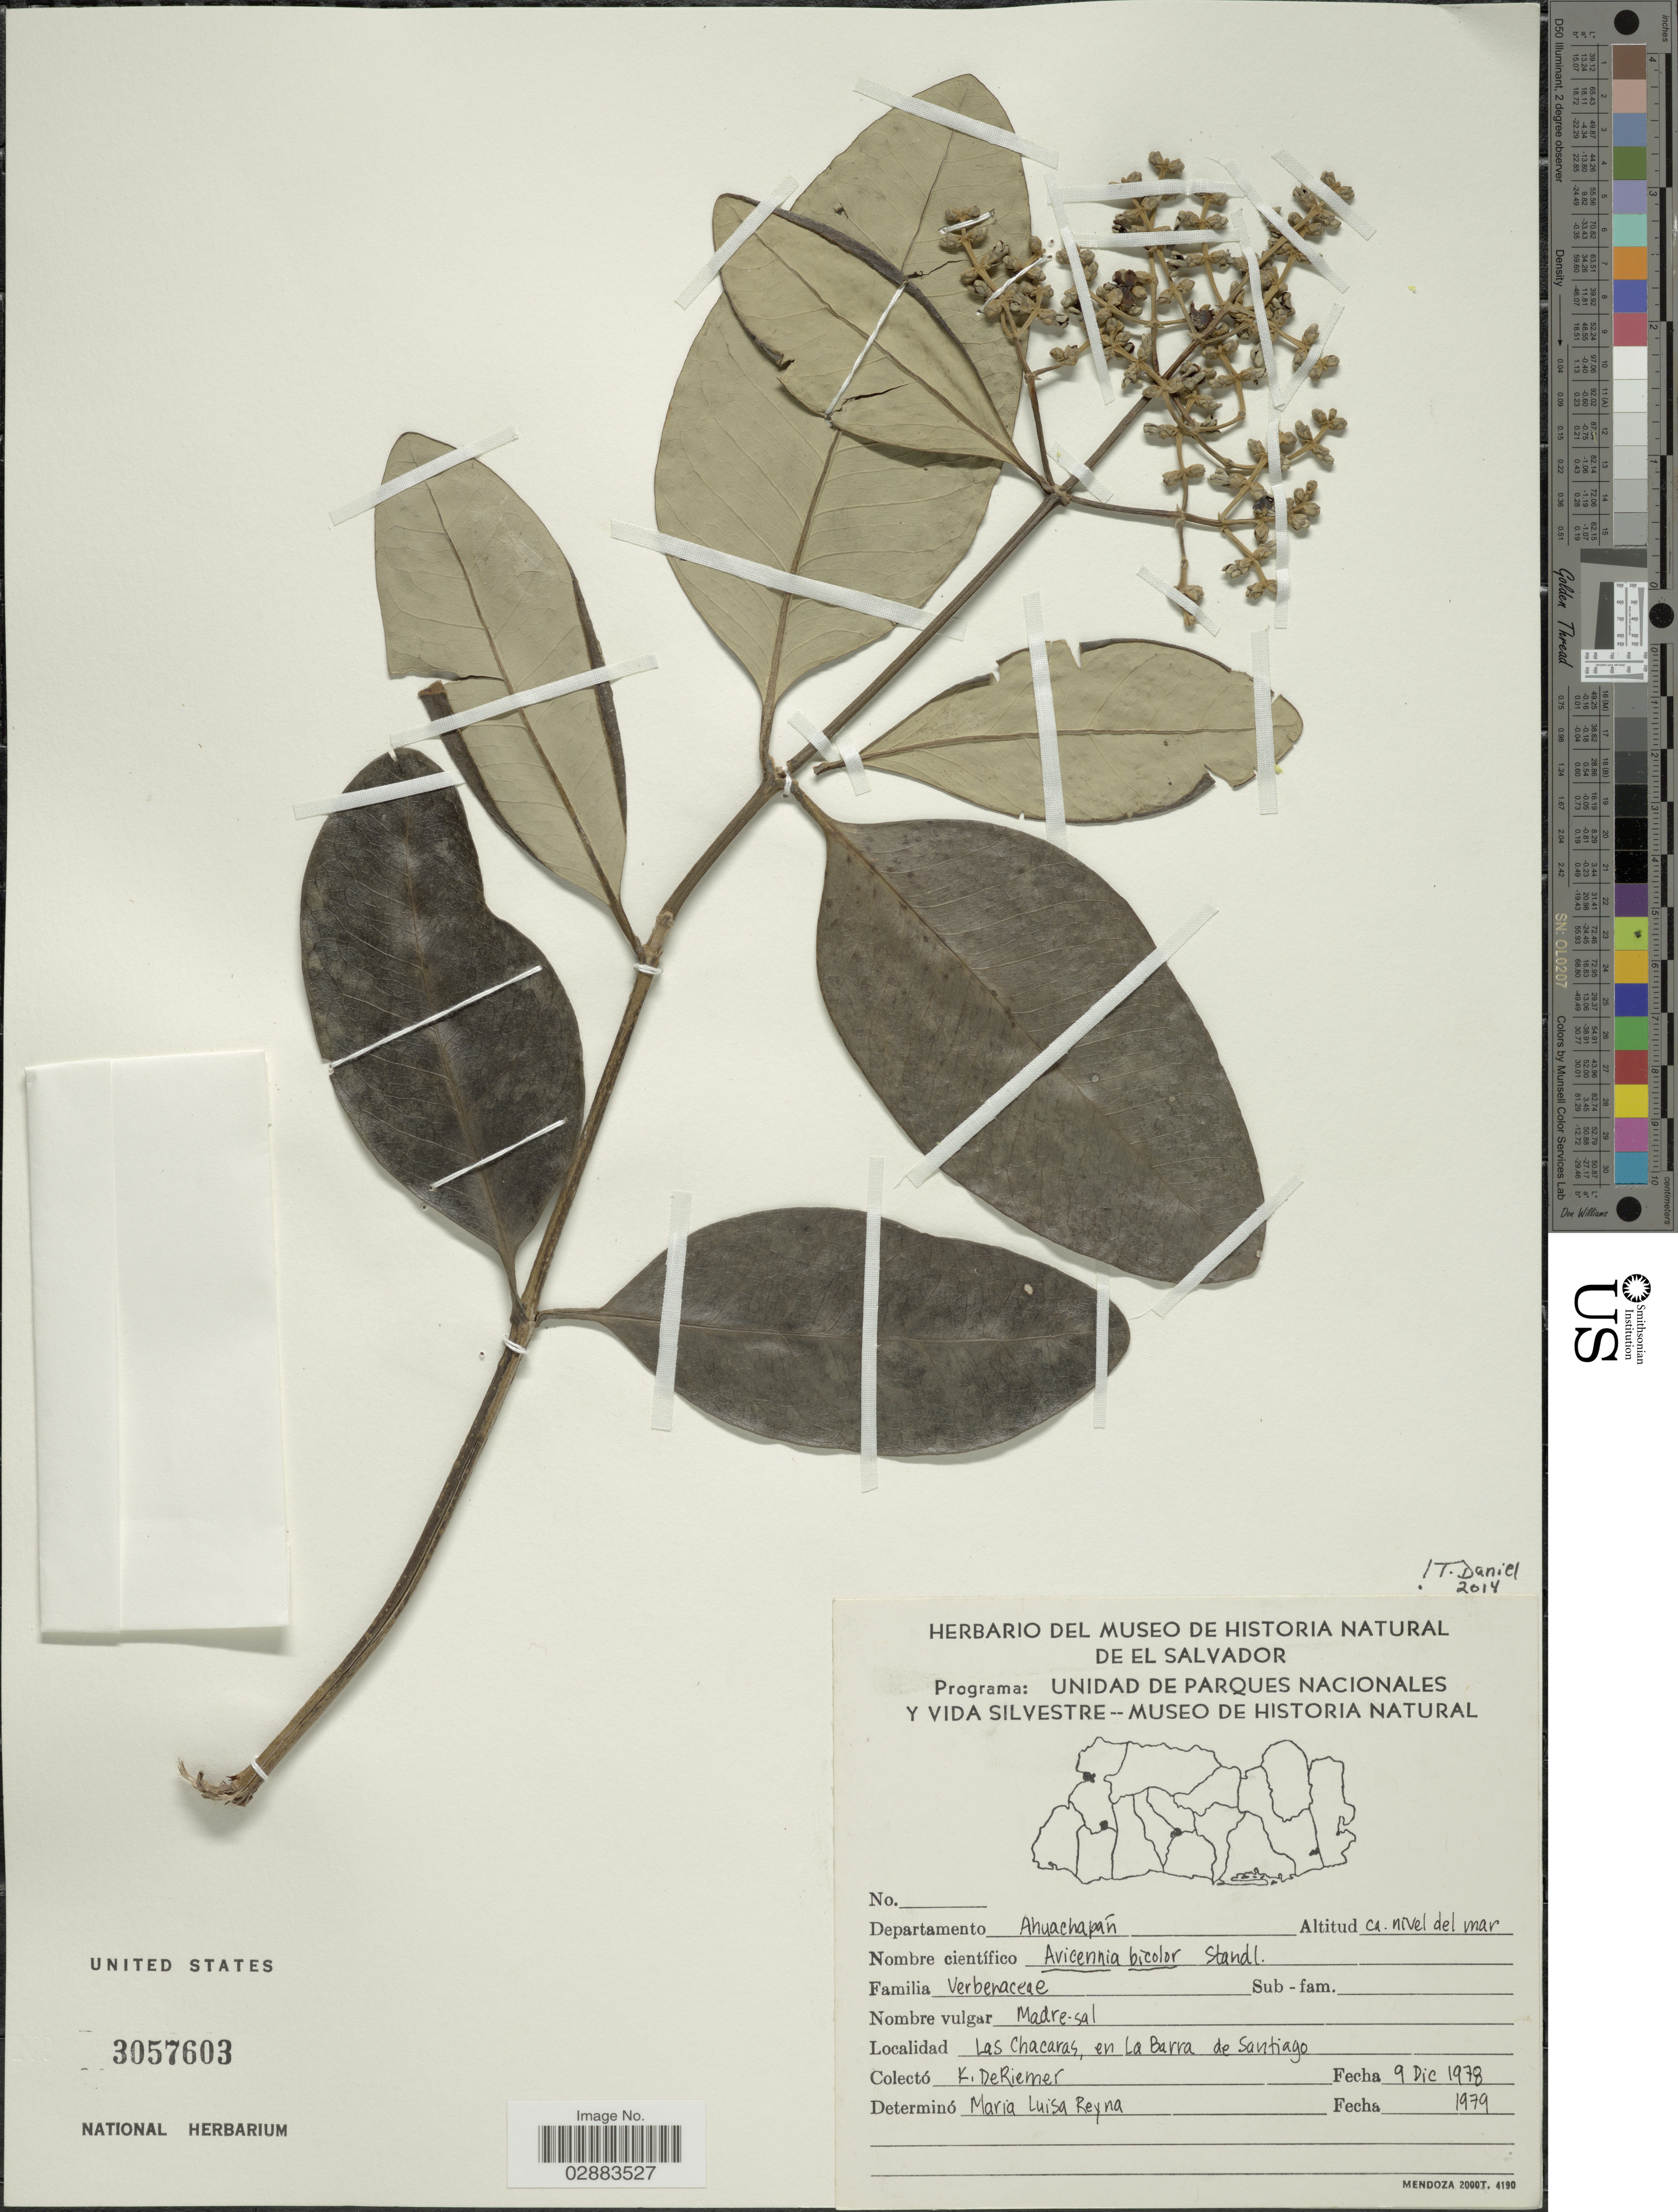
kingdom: Plantae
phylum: Tracheophyta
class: Magnoliopsida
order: Lamiales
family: Acanthaceae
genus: Avicennia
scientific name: Avicennia bicolor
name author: Standl.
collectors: K. DeRiemer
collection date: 1978-12-09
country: El Salvador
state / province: Ahuachapan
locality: Departamento Ahuachapán. Las Chacaras, en La Barra de Santiago.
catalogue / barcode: US 3057603